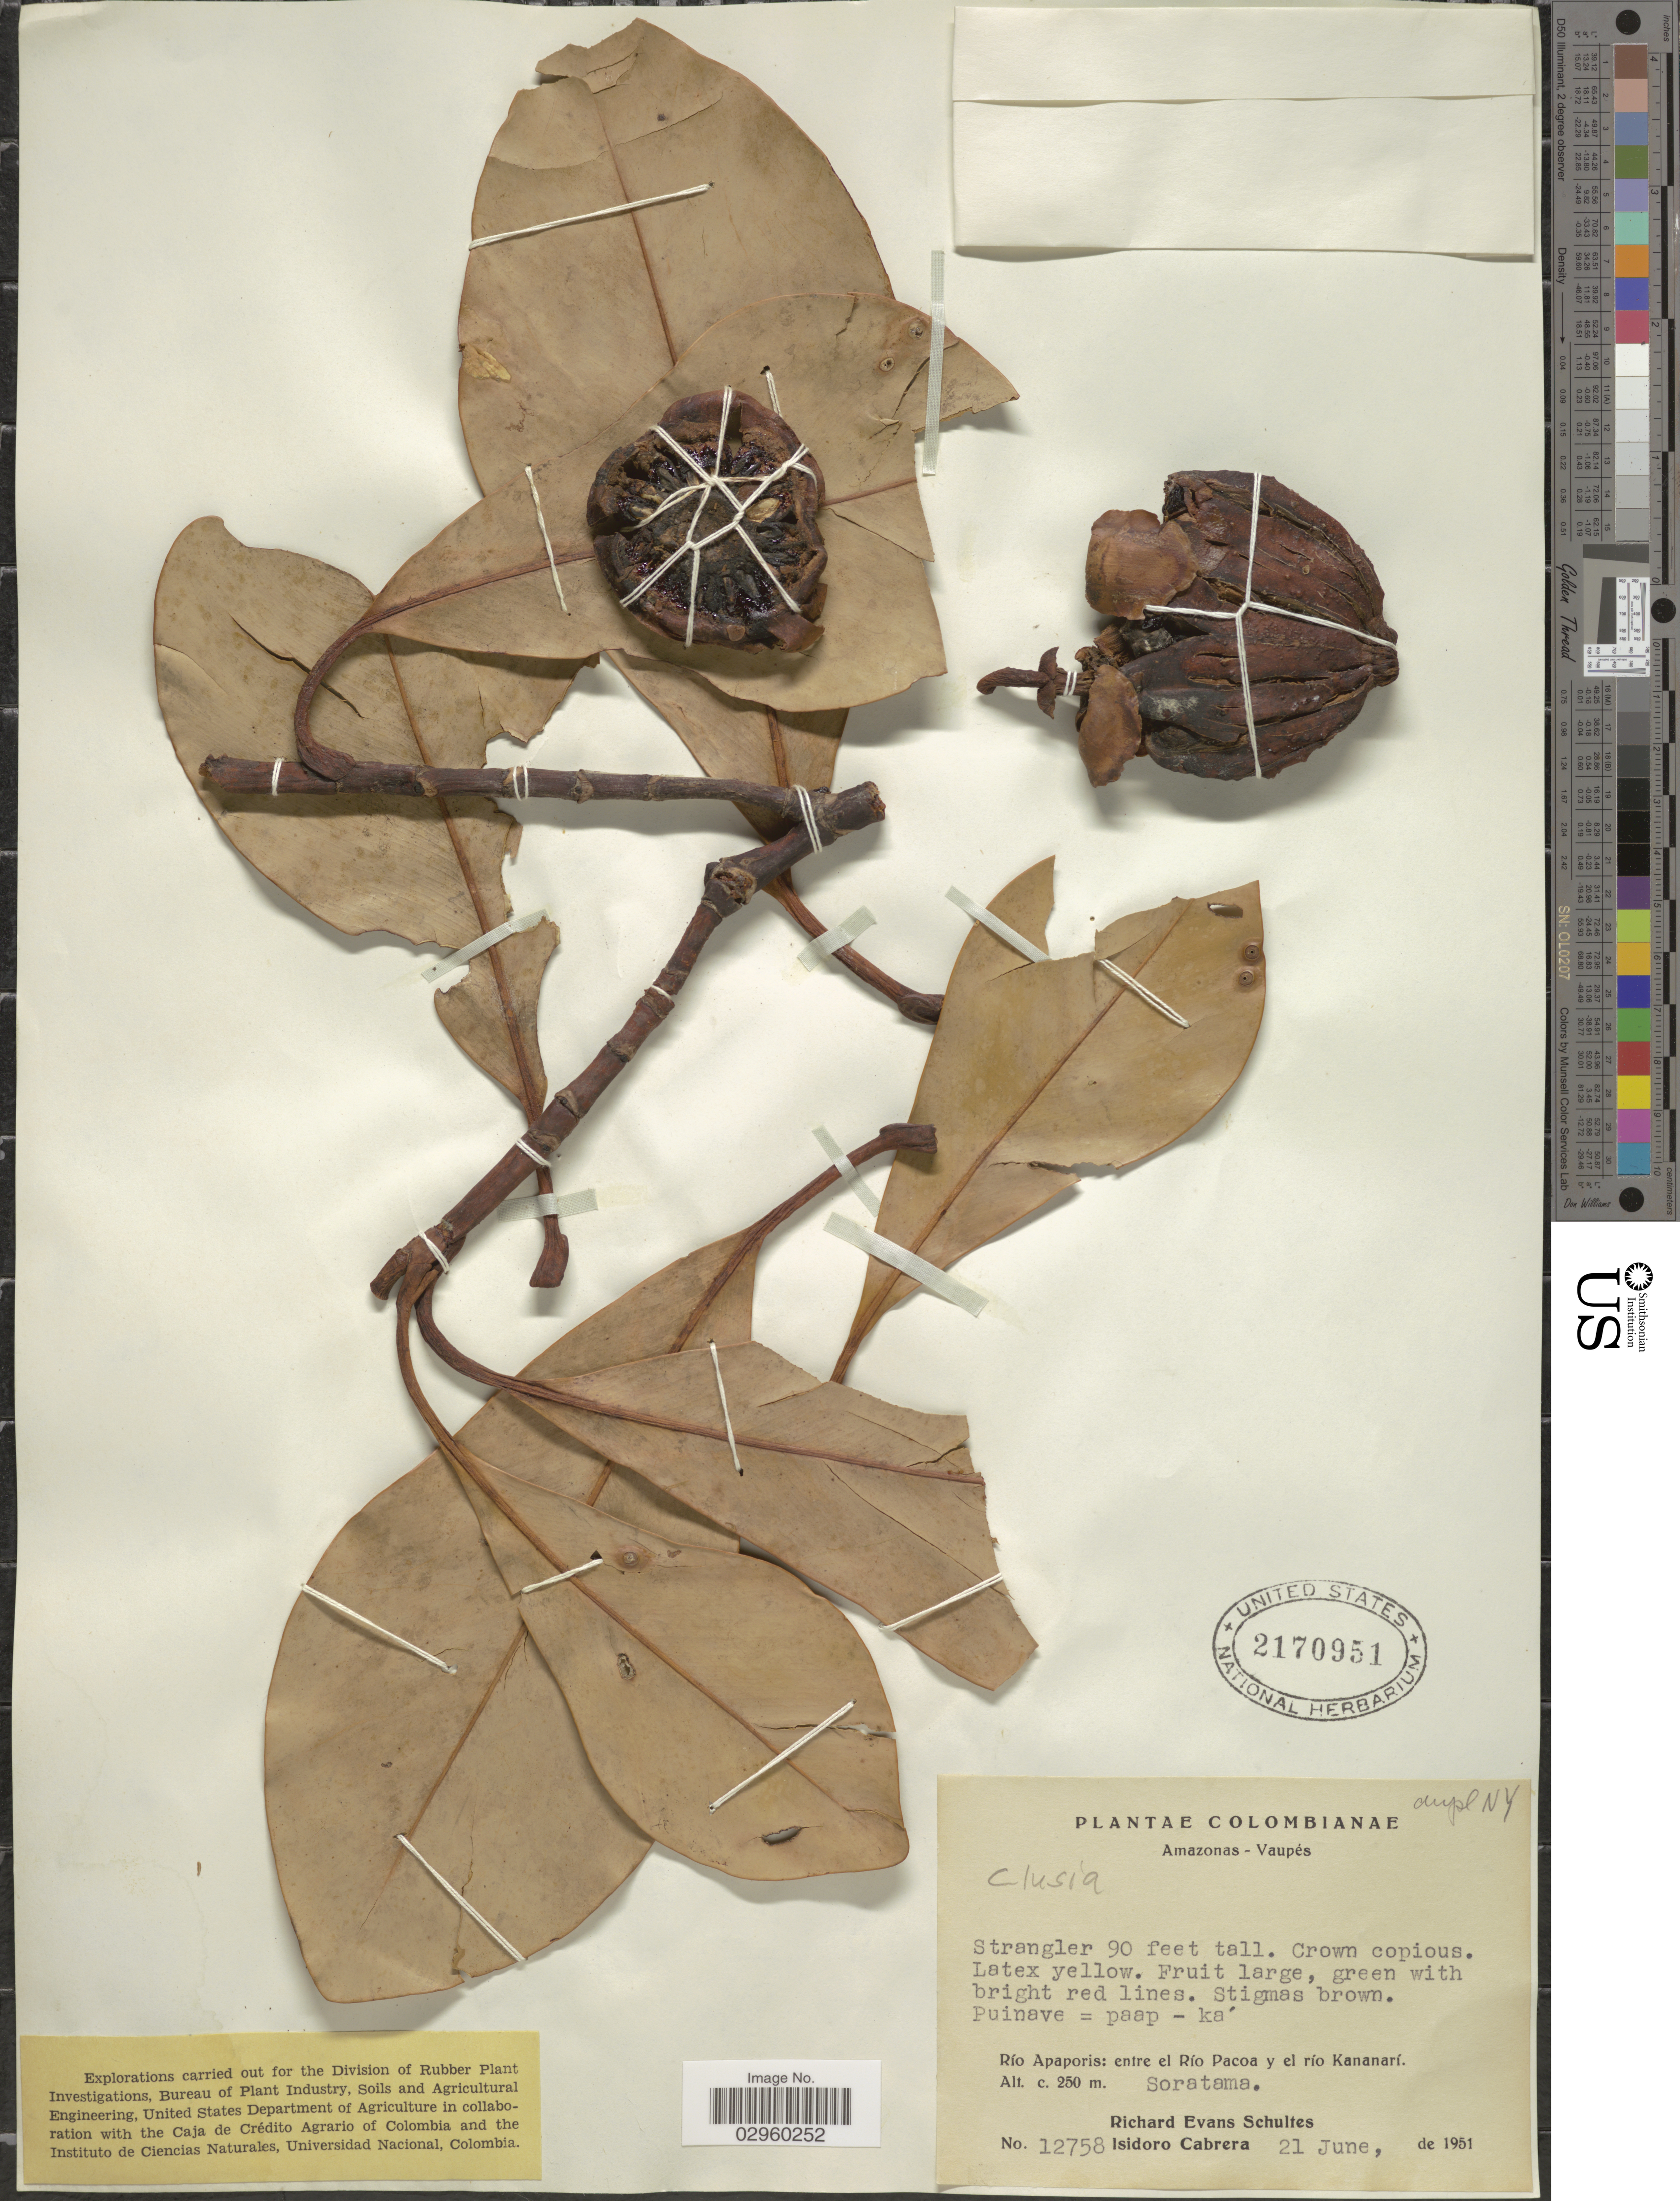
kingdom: Plantae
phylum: Tracheophyta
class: Magnoliopsida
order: Malpighiales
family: Clusiaceae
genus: Clusia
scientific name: Clusia sp.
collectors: R. E. Schultes & I. Cabrera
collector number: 12758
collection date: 1951-06-21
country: Colombia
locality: Amazonas-Vaupés: Rio Apaporis, entre el río Pacoa y el río Kananarí, Soratama.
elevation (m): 250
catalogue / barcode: US 2170951